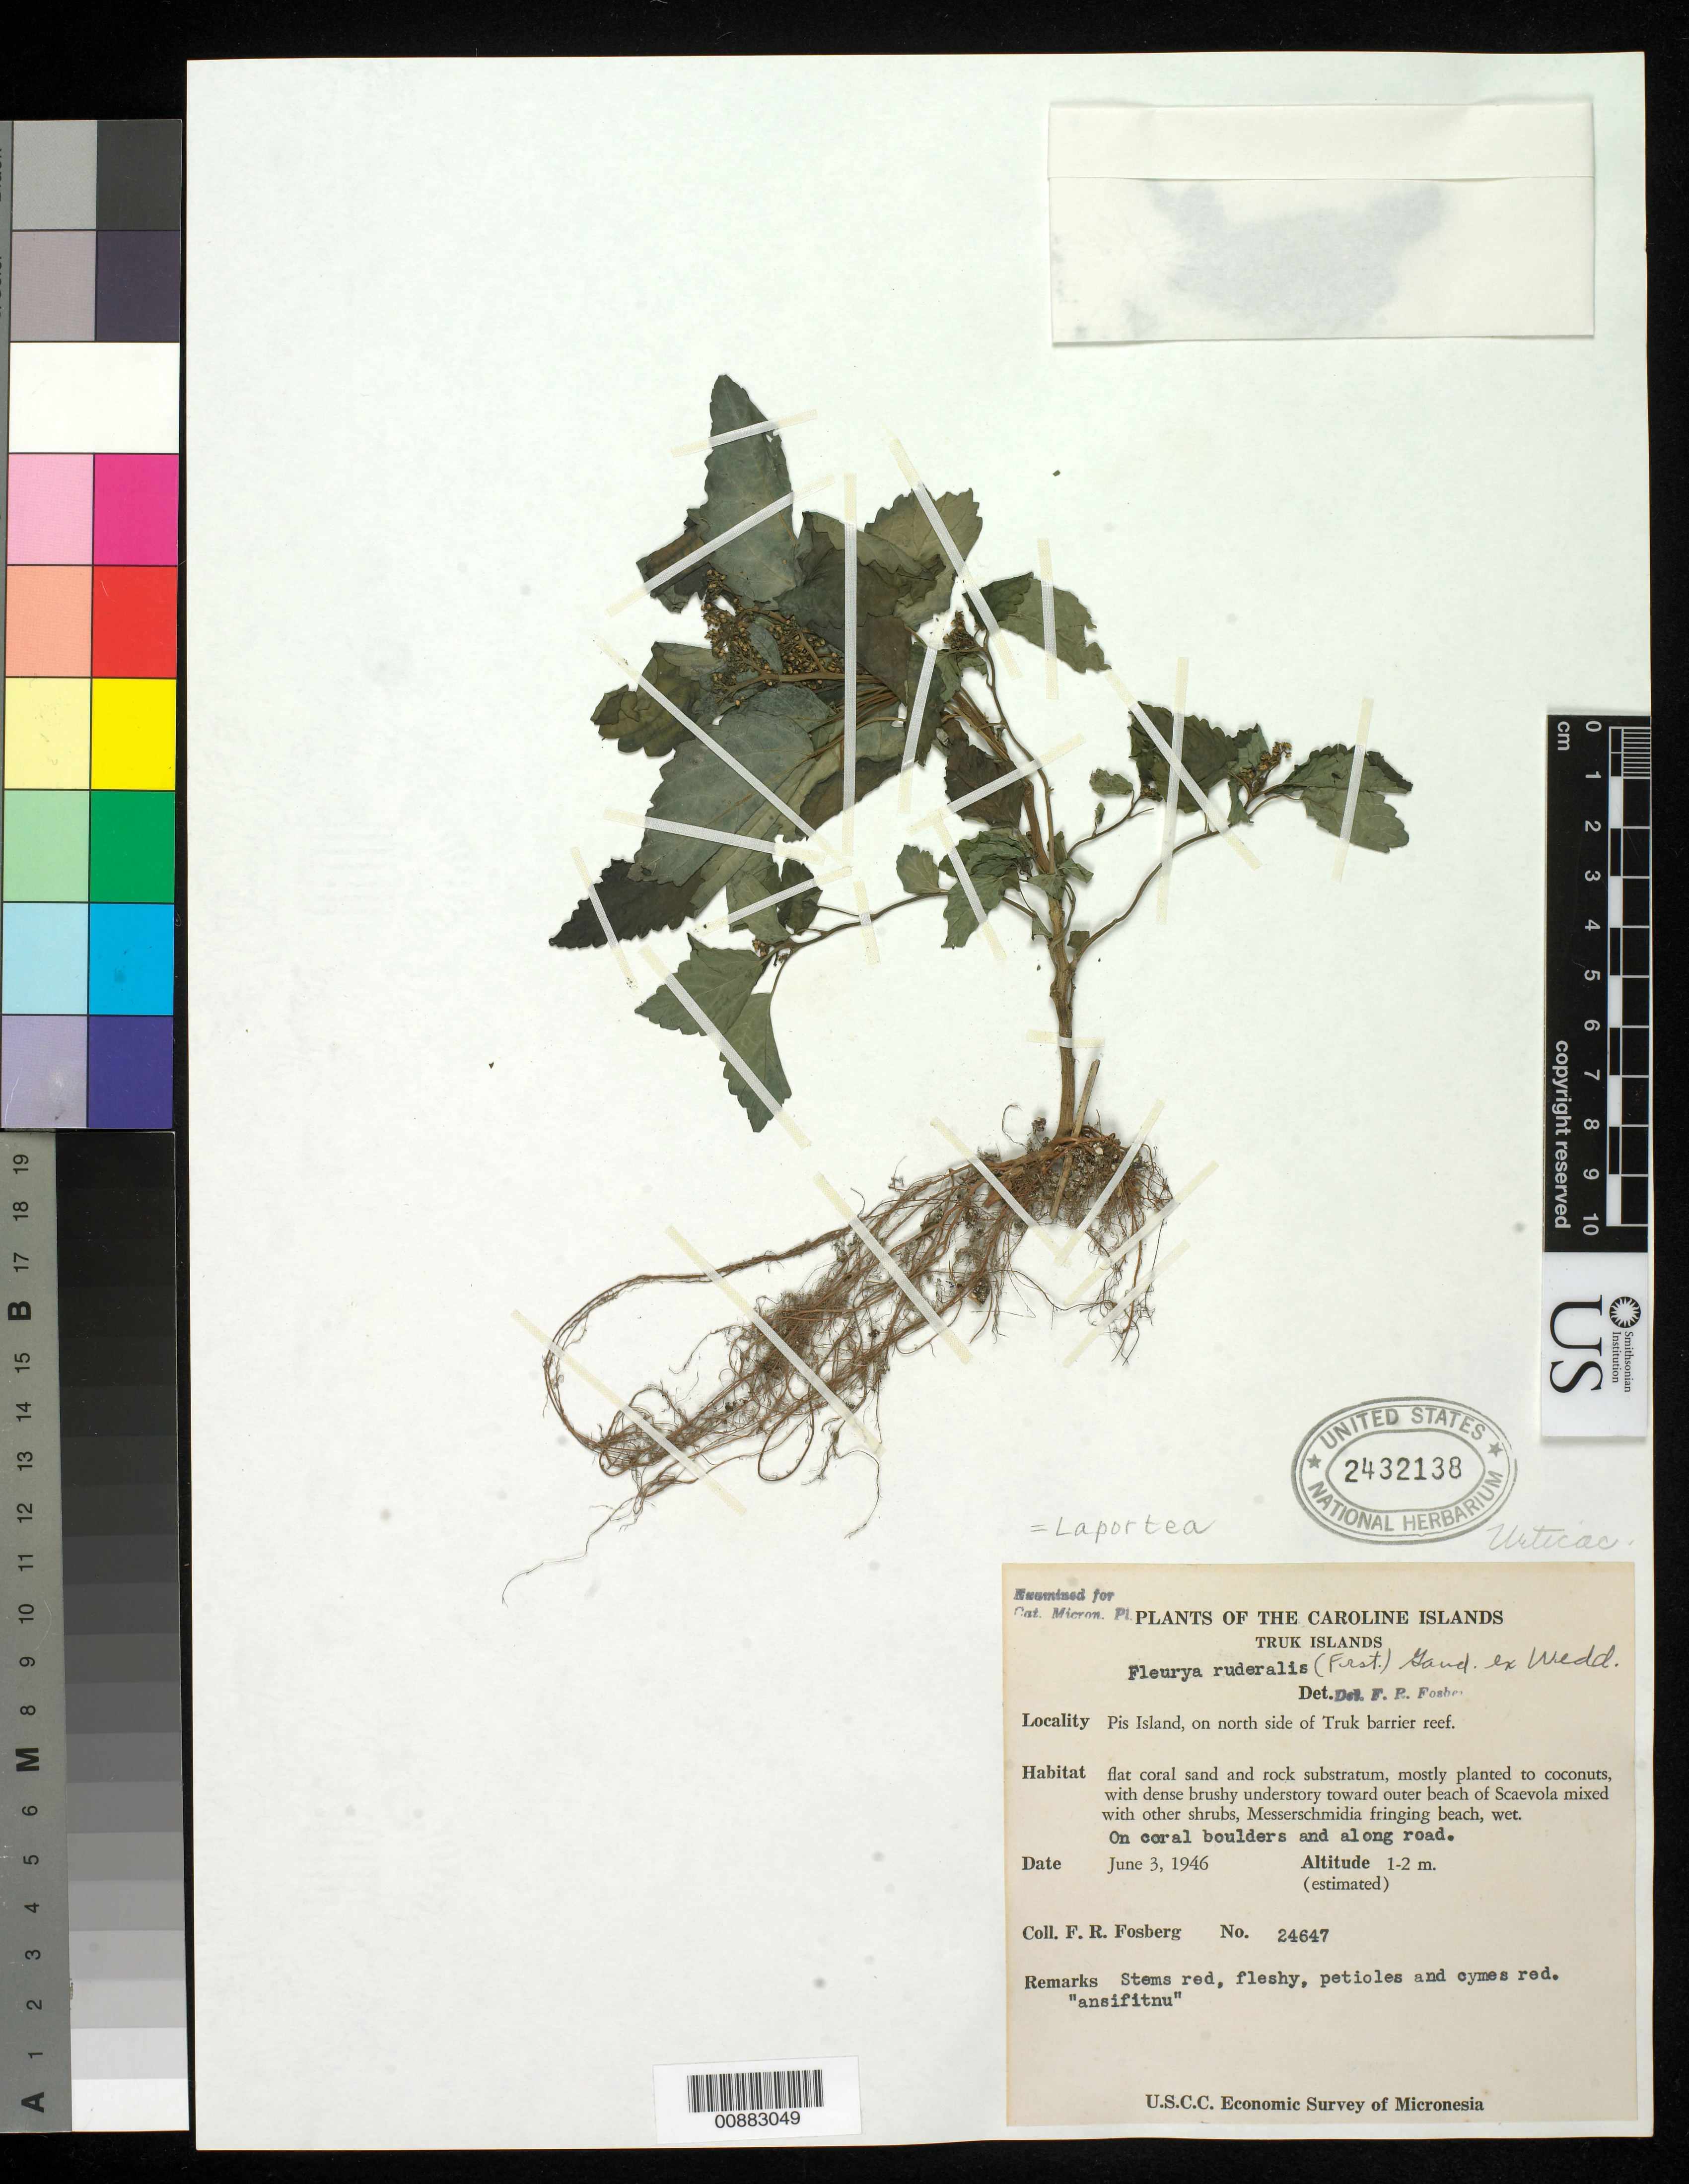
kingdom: Plantae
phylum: Tracheophyta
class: Magnoliopsida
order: Rosales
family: Urticaceae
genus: Laportea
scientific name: Laportea ruderalis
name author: (G. Forst.) Chew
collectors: F. R. Fosberg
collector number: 24647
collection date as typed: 03 Jun 1946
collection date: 1946-06-03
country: Micronesia, Federated States of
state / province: Truk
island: Losap Atoll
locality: Pis Islet, on N side of Truk barrier reef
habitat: flat coral sand and rock substratum, mostly planted to coconuts, with dense brushy understory toward outer beach of Scaevola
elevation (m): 1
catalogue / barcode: US 2432138